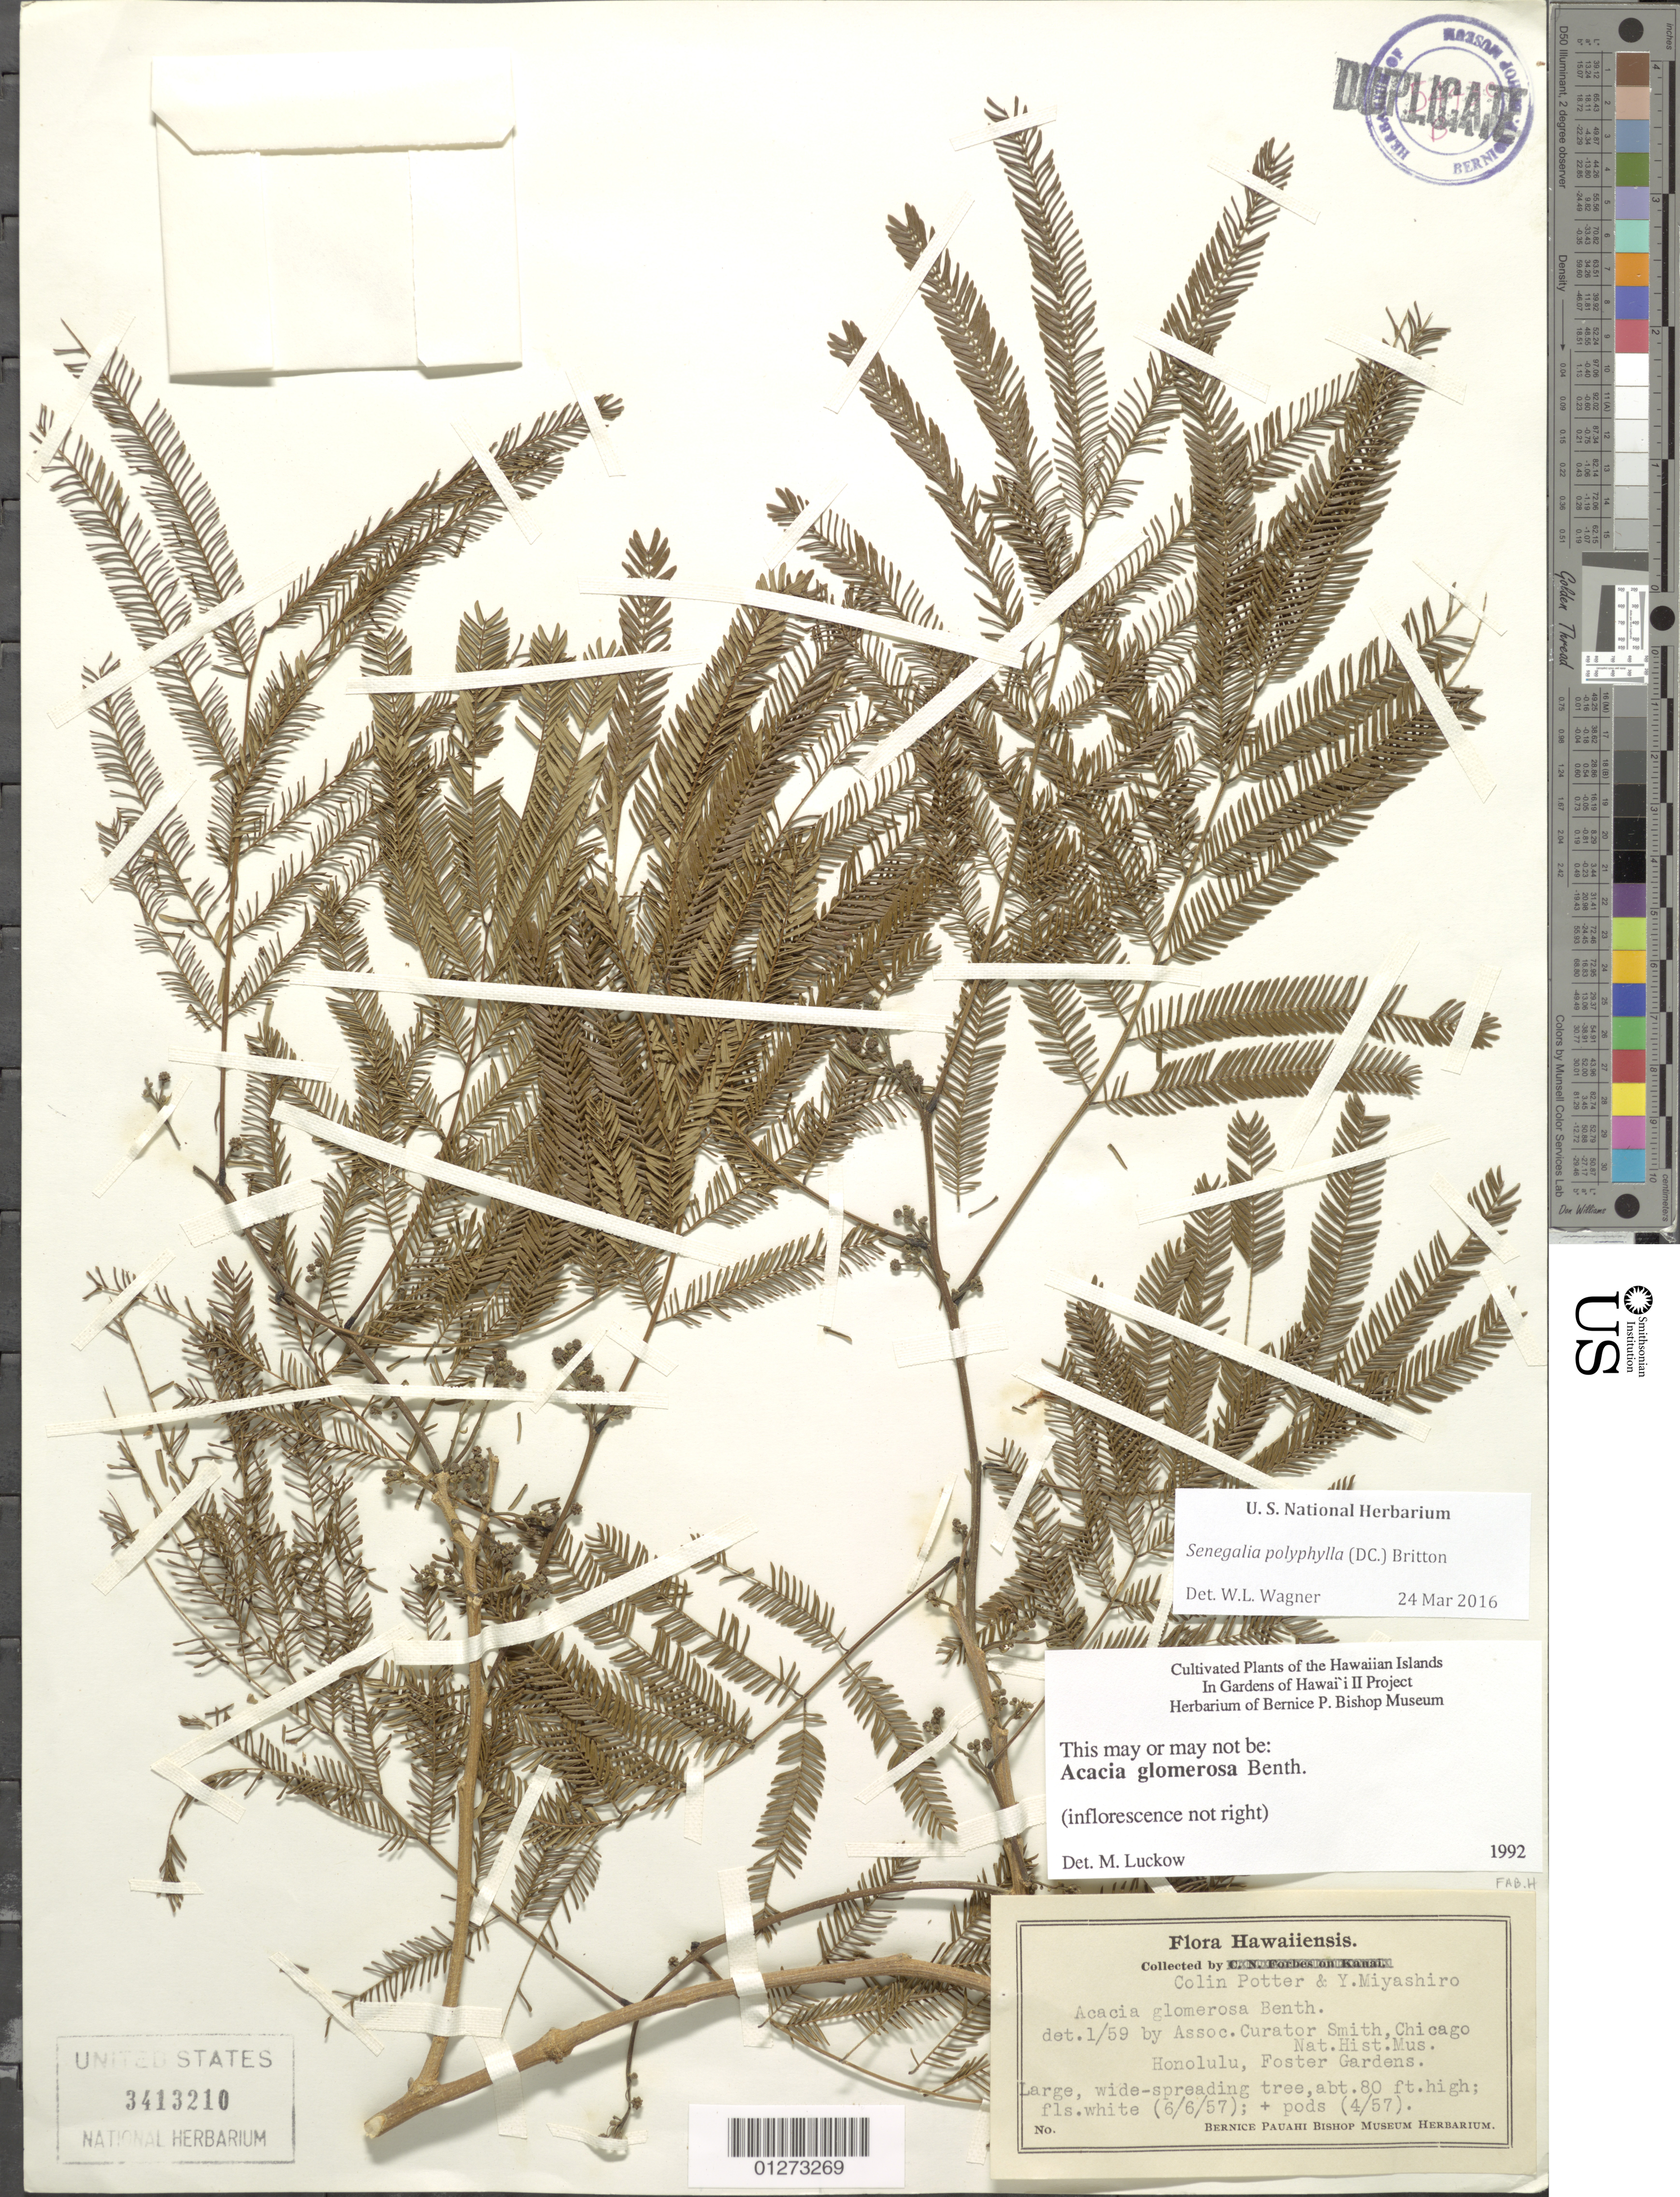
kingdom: Plantae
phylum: Tracheophyta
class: Magnoliopsida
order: Fabales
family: Fabaceae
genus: Senegalia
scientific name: Senegalia polyphylla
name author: (DC.) Britton & Rose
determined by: Wagner, W. L., (BOT), Smithsonian Institution - National Museum of Natural History (UNITED STATES)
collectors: C. Potter & Y. Miyashiro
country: United States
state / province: Hawaii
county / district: Honolulu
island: Oahu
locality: Honolulu, Foster Gardens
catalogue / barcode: US 3413210